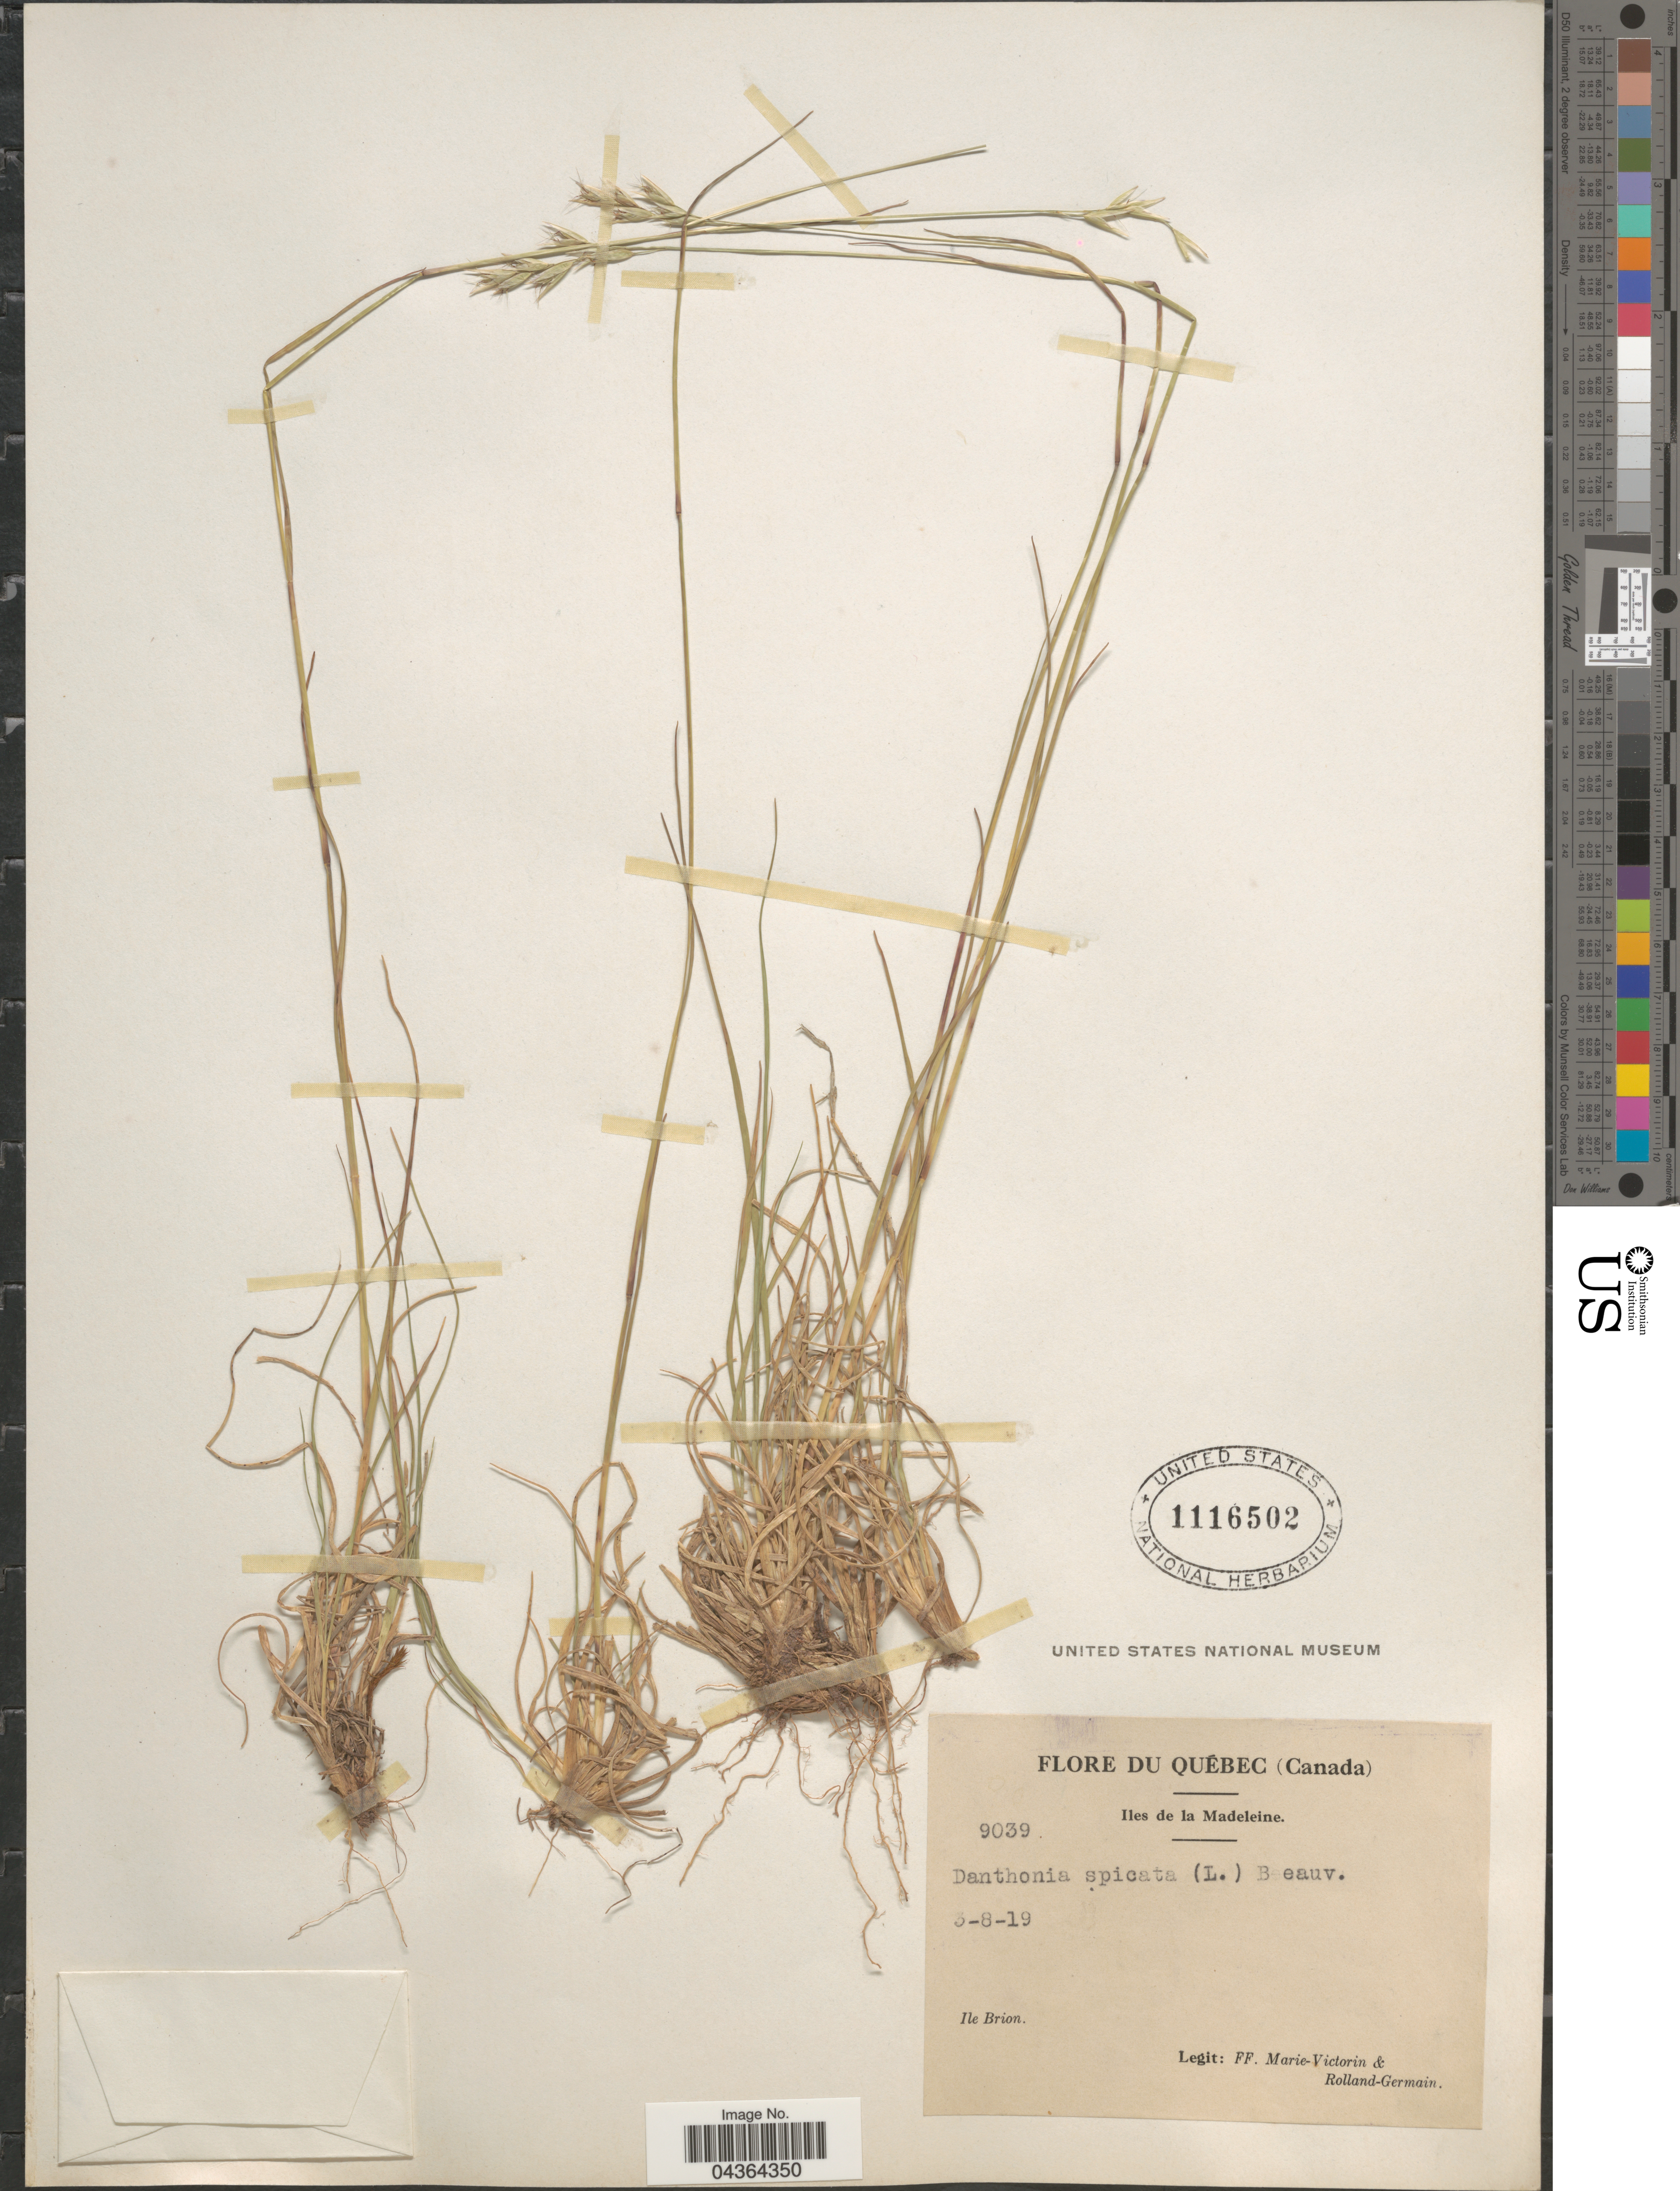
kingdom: Plantae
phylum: Tracheophyta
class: Liliopsida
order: Poales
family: Poaceae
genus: Danthonia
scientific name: Danthonia spicata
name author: (L.) P. Beauv. ex Roem. & Schult.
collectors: F. Marie-Victorin & Rolland-Germain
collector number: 9039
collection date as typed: Transcribed d/m/y: 3/8/19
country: Canada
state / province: Quebec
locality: Iles de la Madeleine. Ile Brion.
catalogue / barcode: US 1116502